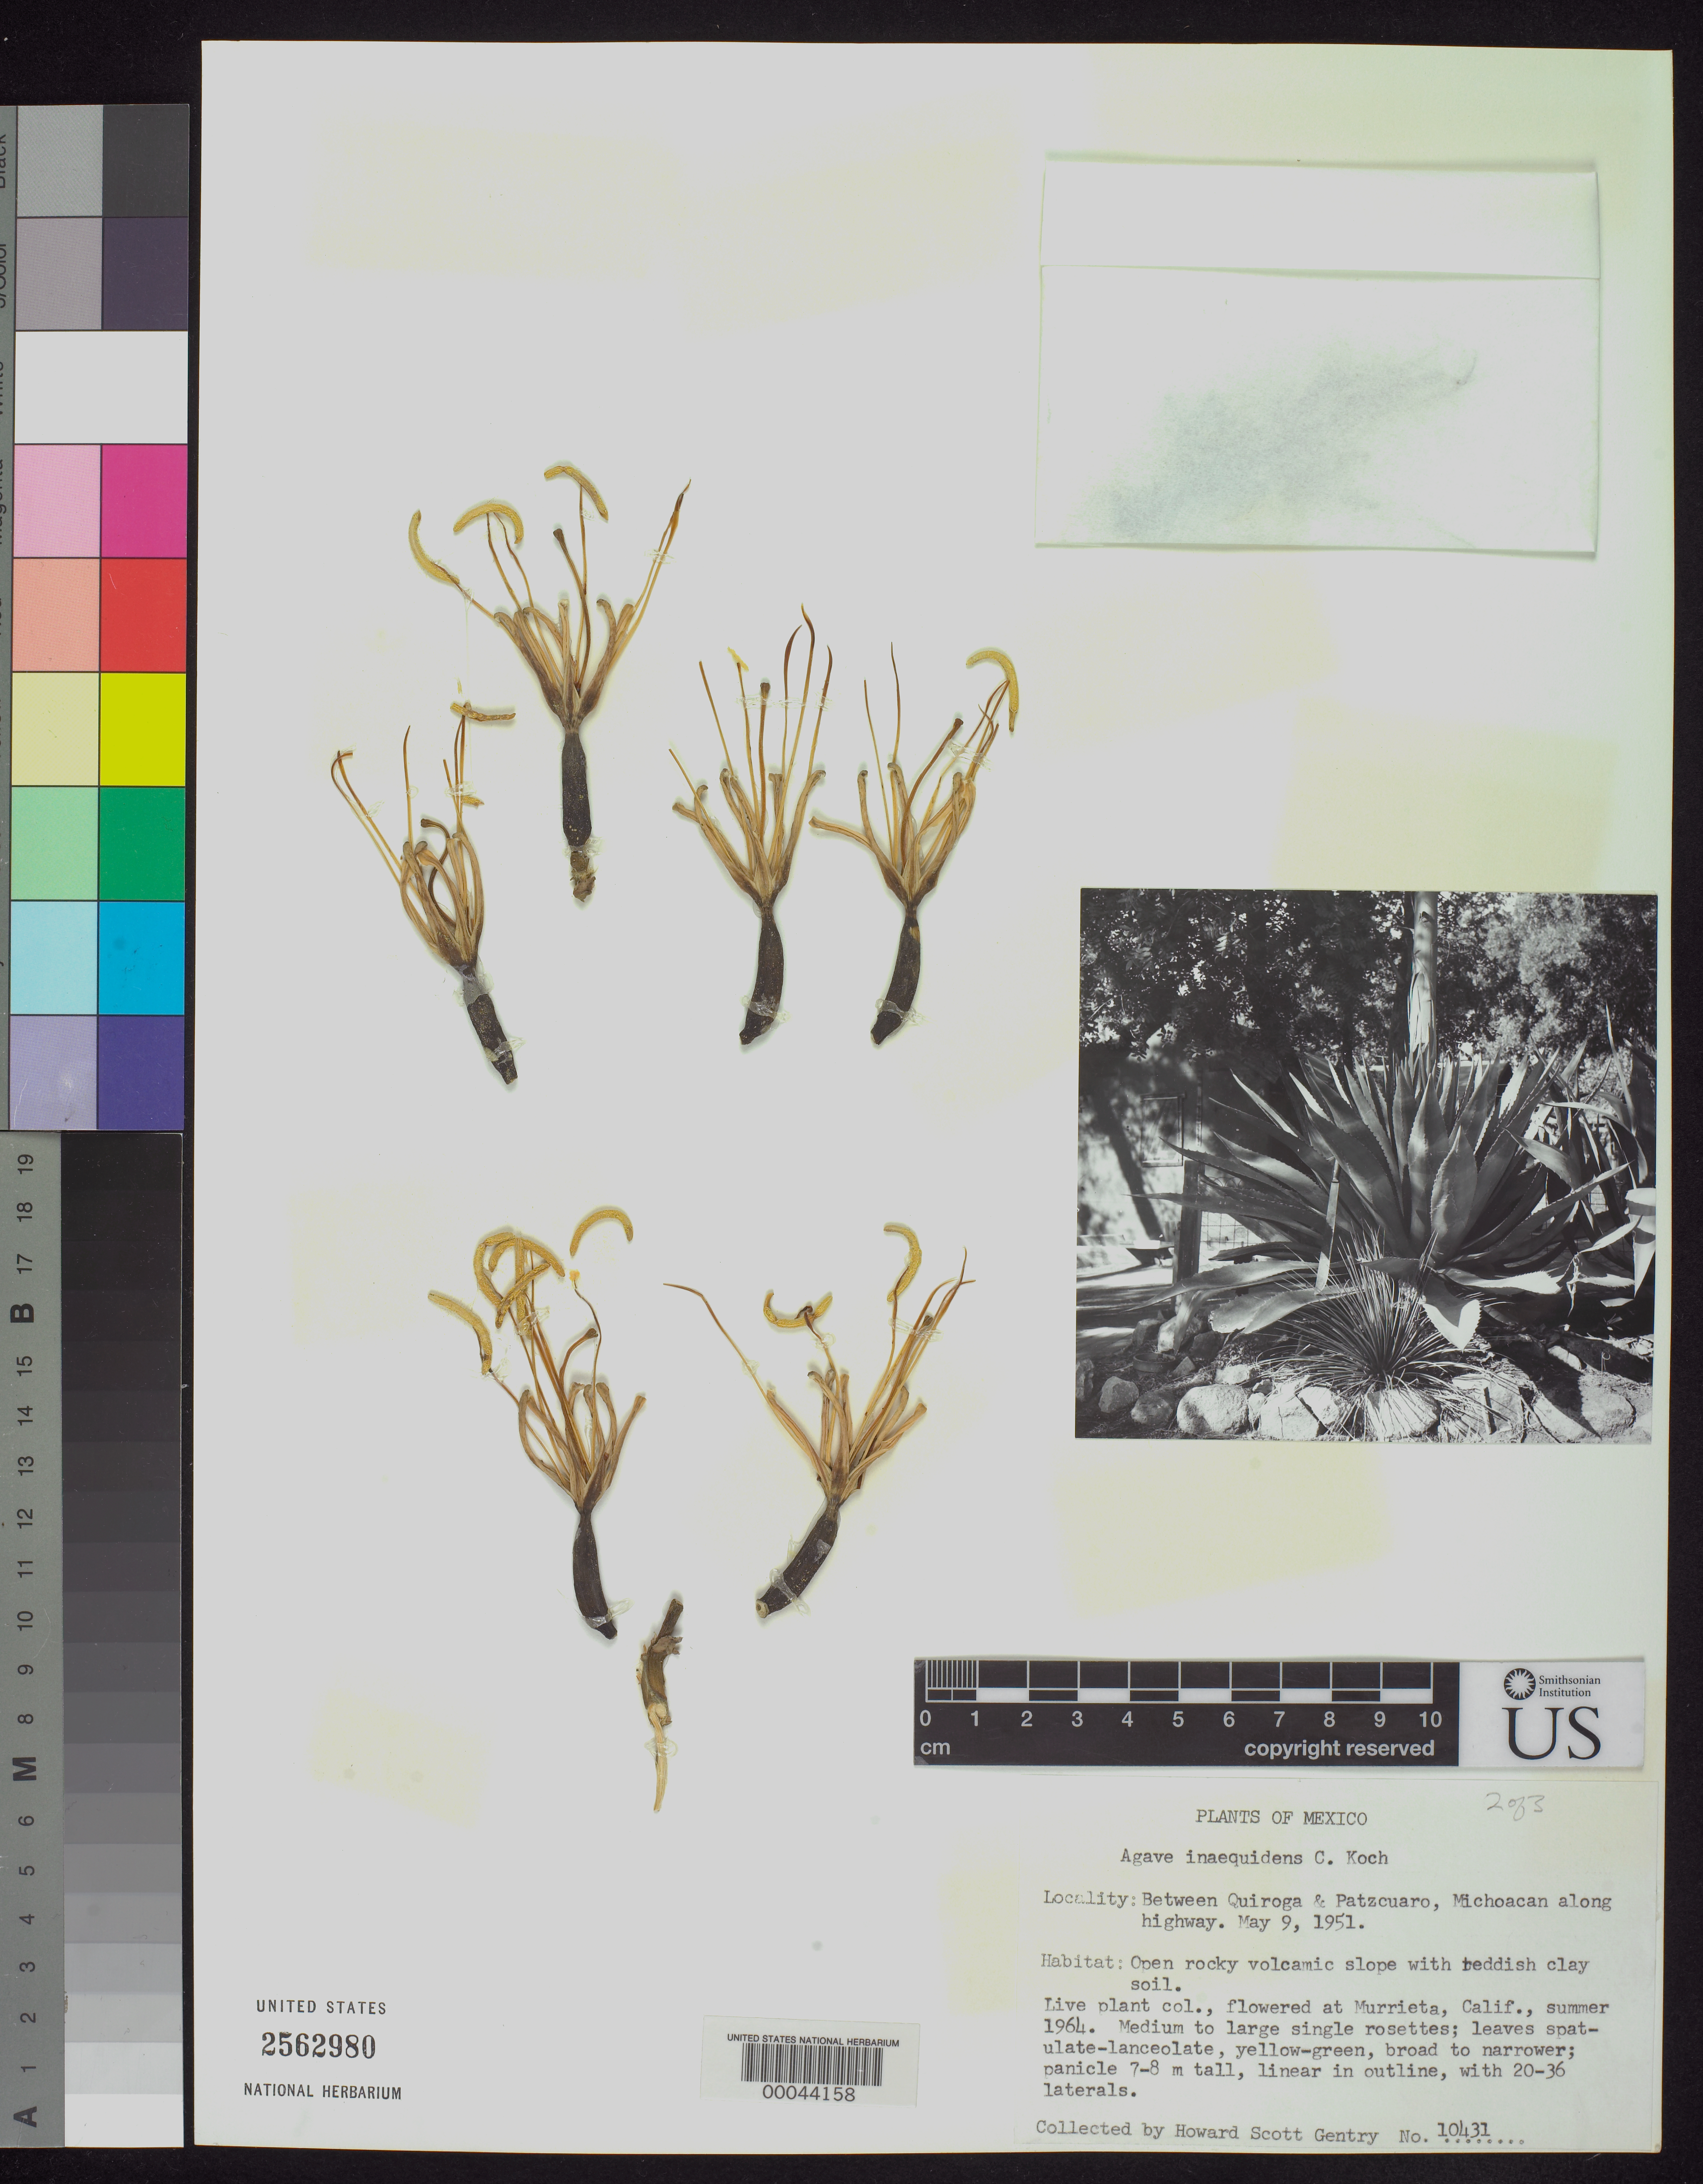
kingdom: Plantae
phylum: Tracheophyta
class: Liliopsida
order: Asparagales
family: Asparagaceae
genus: Agave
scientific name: Agave inaequidens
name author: K. Koch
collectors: H. S. Gentry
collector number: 10431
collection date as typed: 09 May 1951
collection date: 1951-05-09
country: Mexico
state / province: Michoacán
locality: Between Quiroga & Patzcuaro along highway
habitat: Open rocky volcanic slope with reddish clay soil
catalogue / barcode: US 2562980